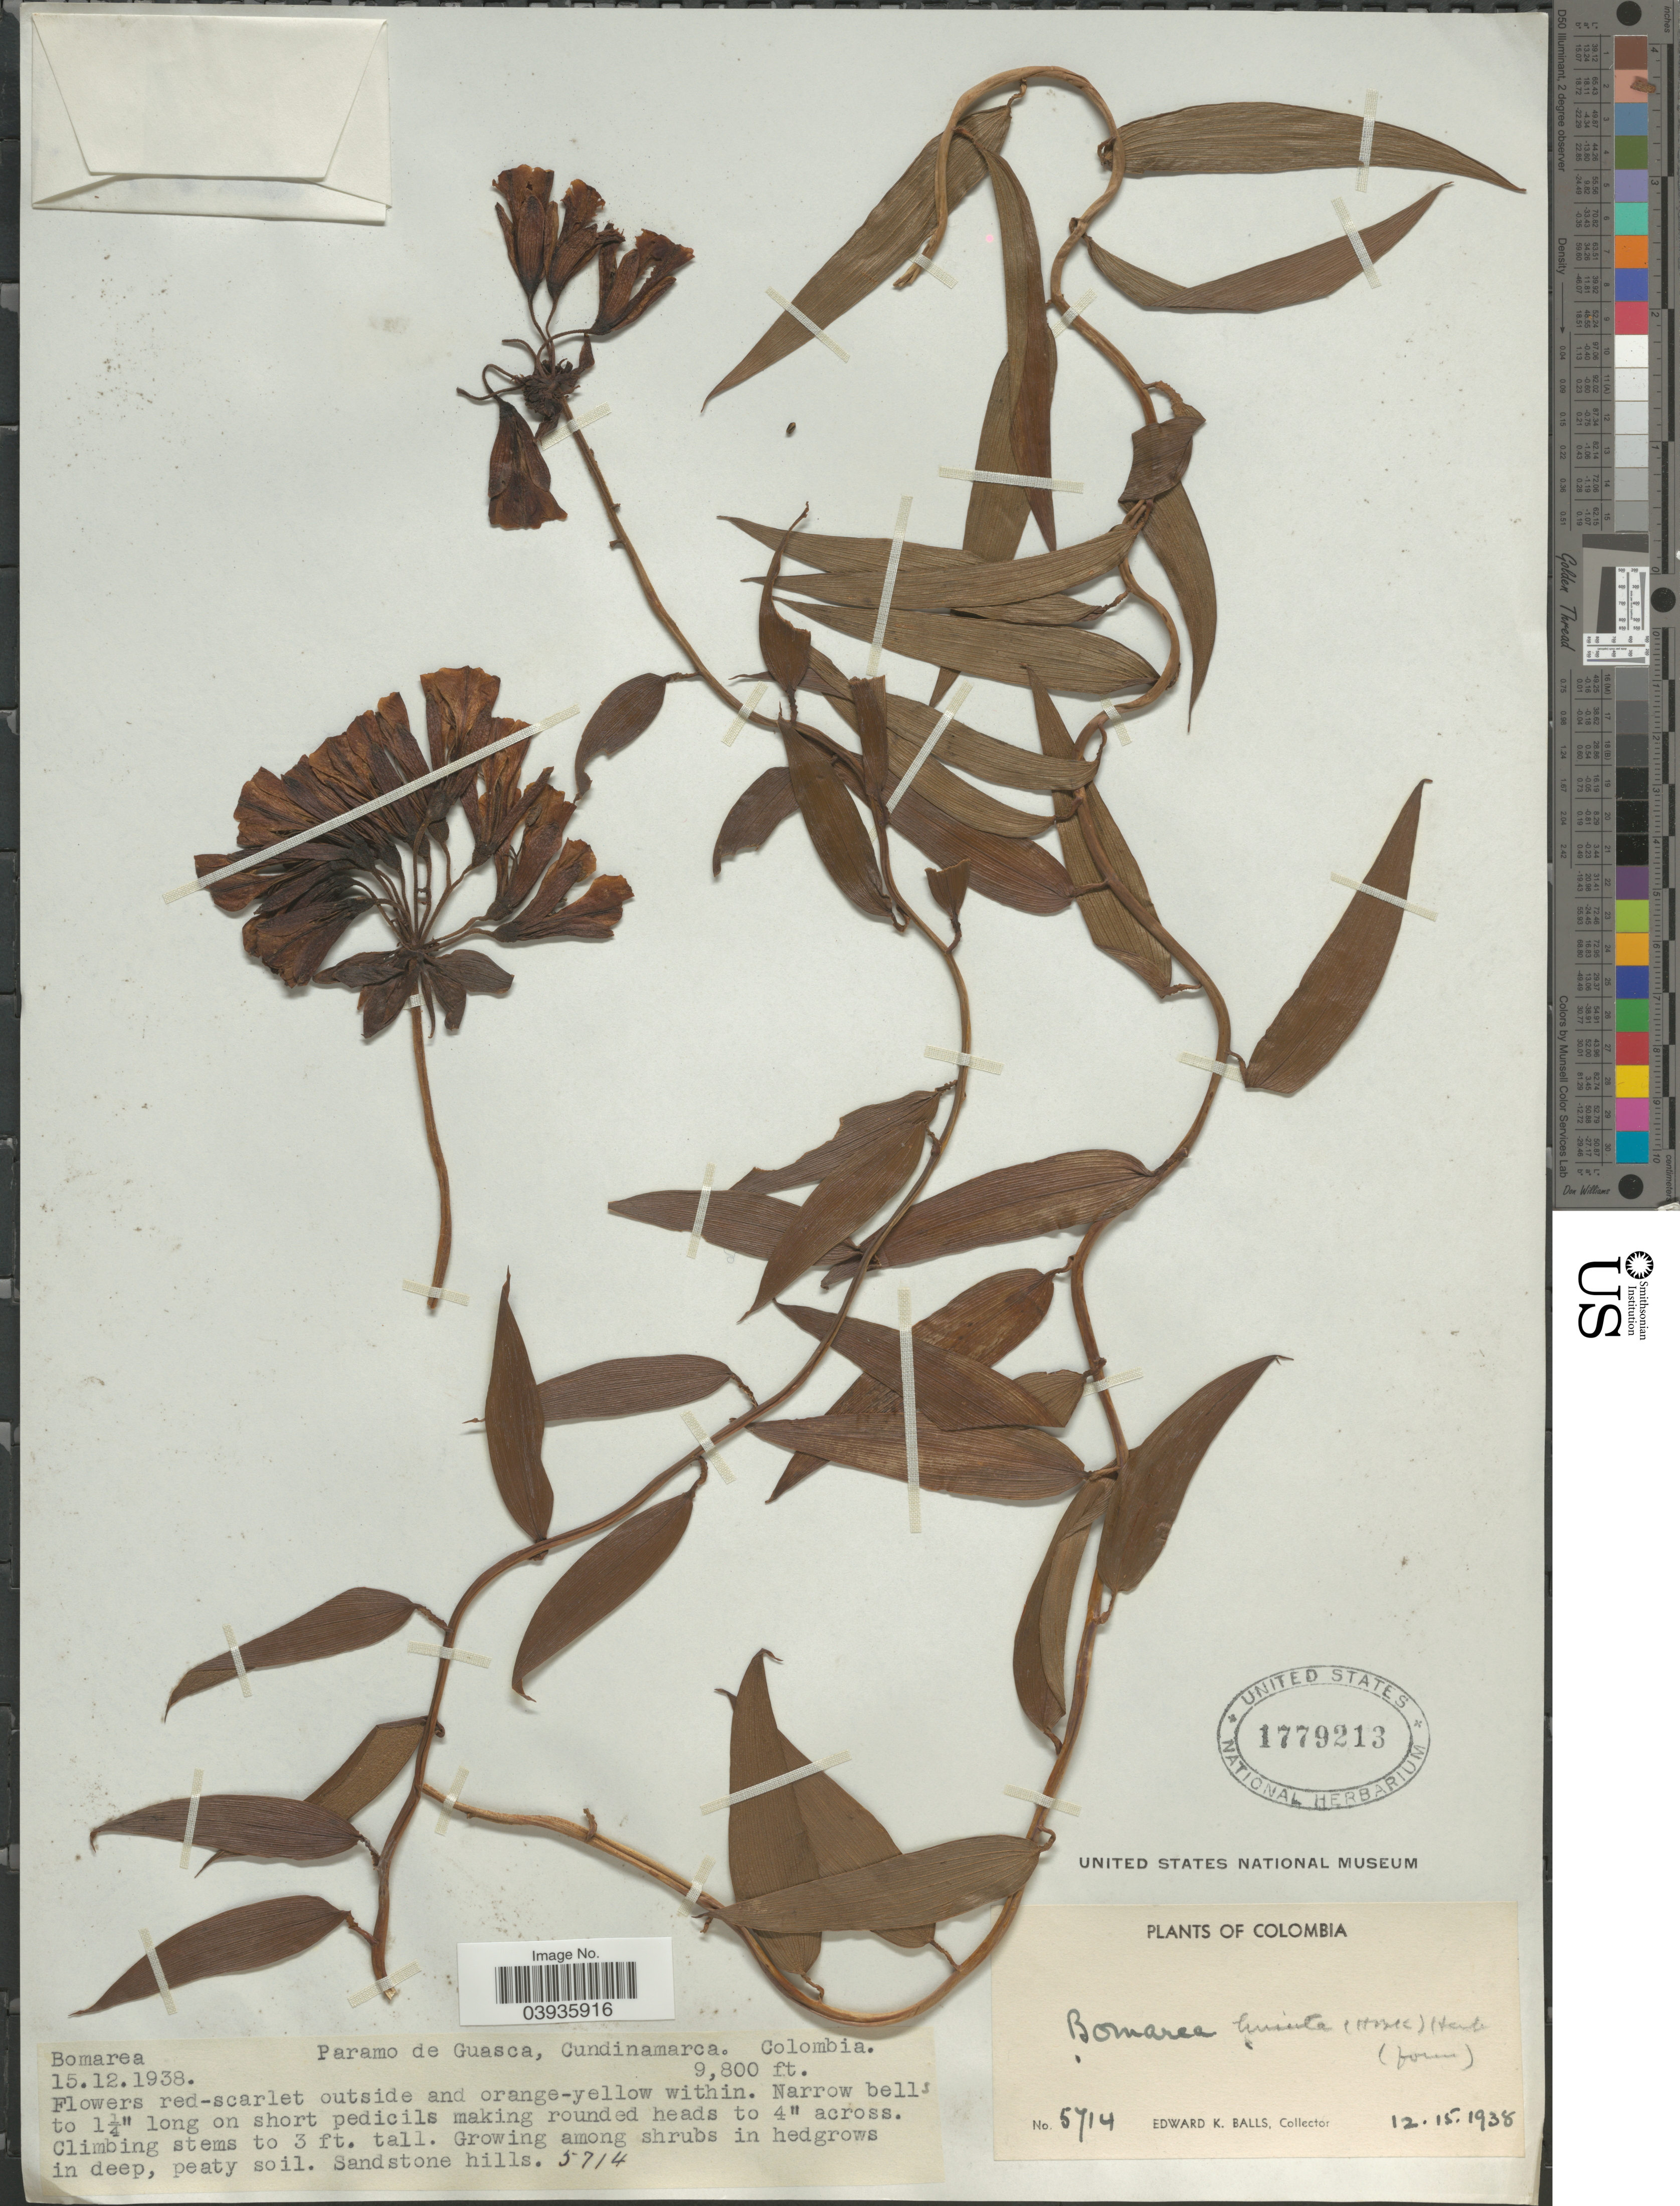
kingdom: Plantae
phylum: Tracheophyta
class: Liliopsida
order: Liliales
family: Alstroemeriaceae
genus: Bomarea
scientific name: Bomarea hirsuta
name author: (Kunth) Herb.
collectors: E. K. Balls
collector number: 5714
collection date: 1938-12-15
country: Colombia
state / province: Cundinamarca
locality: Paramo de Guasca.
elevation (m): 2987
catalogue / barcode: US 1779213